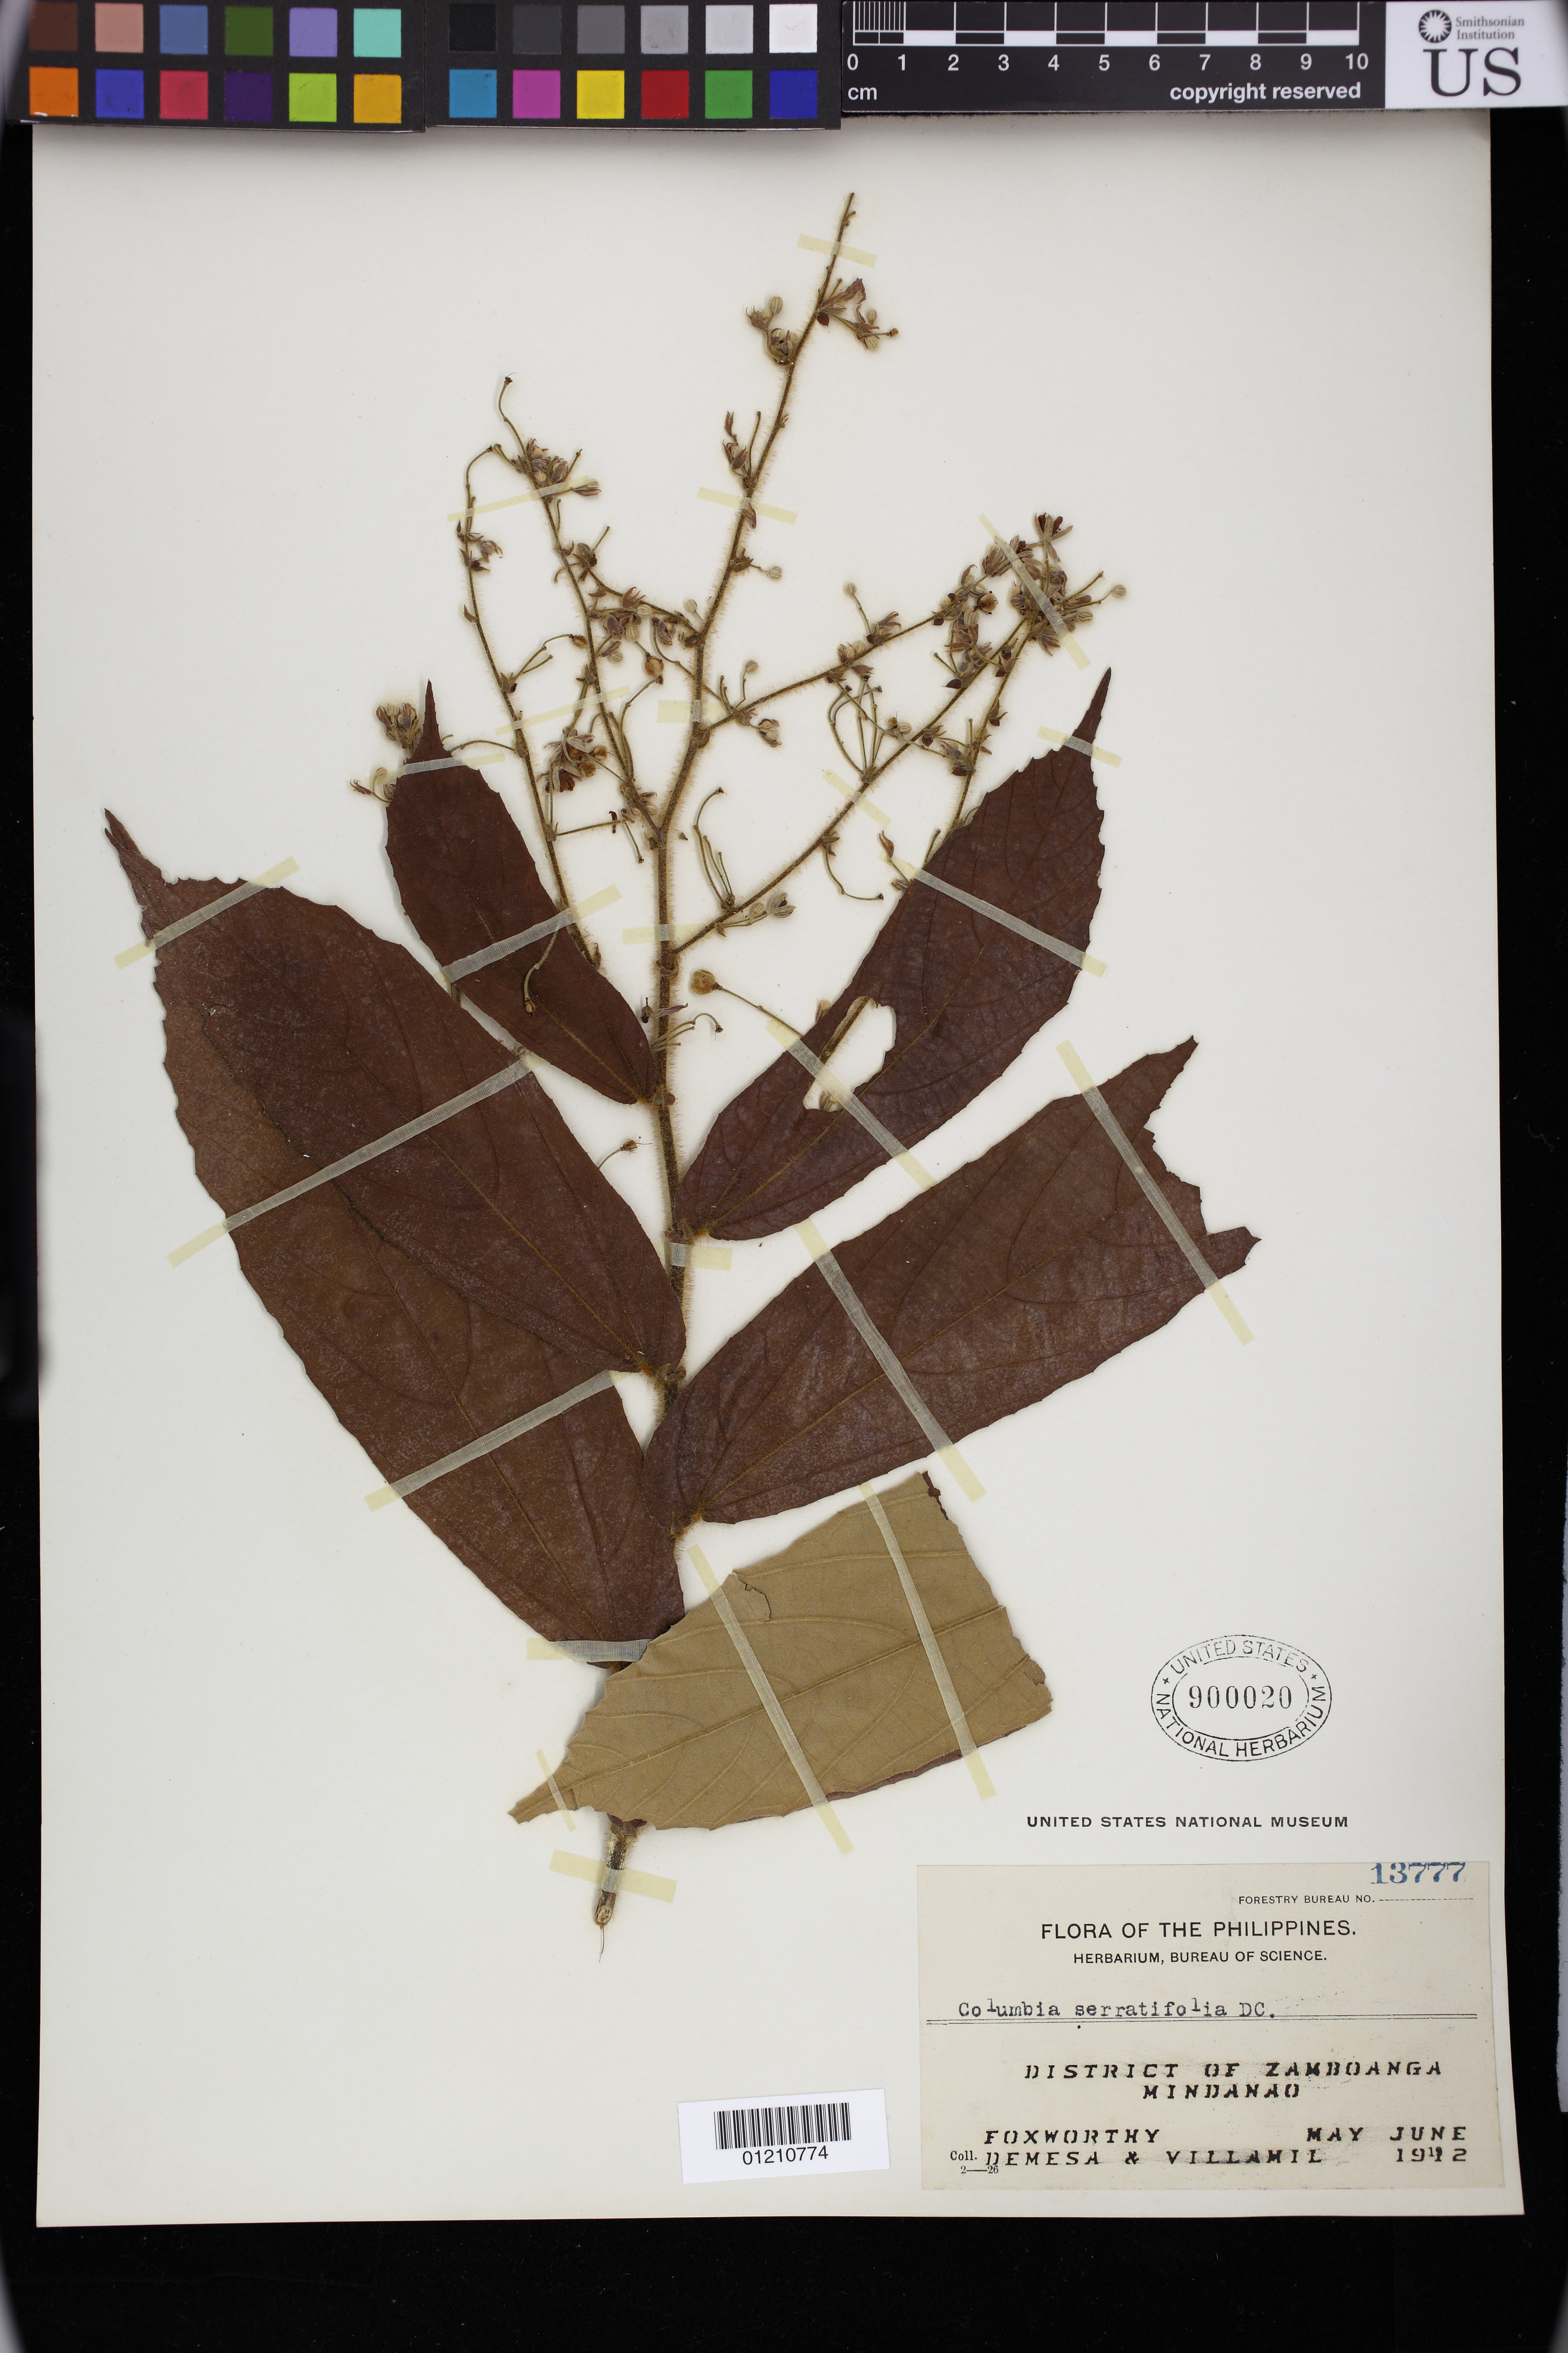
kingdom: Plantae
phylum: Tracheophyta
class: Magnoliopsida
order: Malvales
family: Malvaceae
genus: Colona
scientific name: Colona serratifolia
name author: Cav.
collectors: F. W. Foxworthy, A. Demesa & A. Villamil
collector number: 13777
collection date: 1942-05/1942-06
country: Philippines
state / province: Zamboanga Peninsula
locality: District of Zamboanga,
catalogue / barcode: US 900020